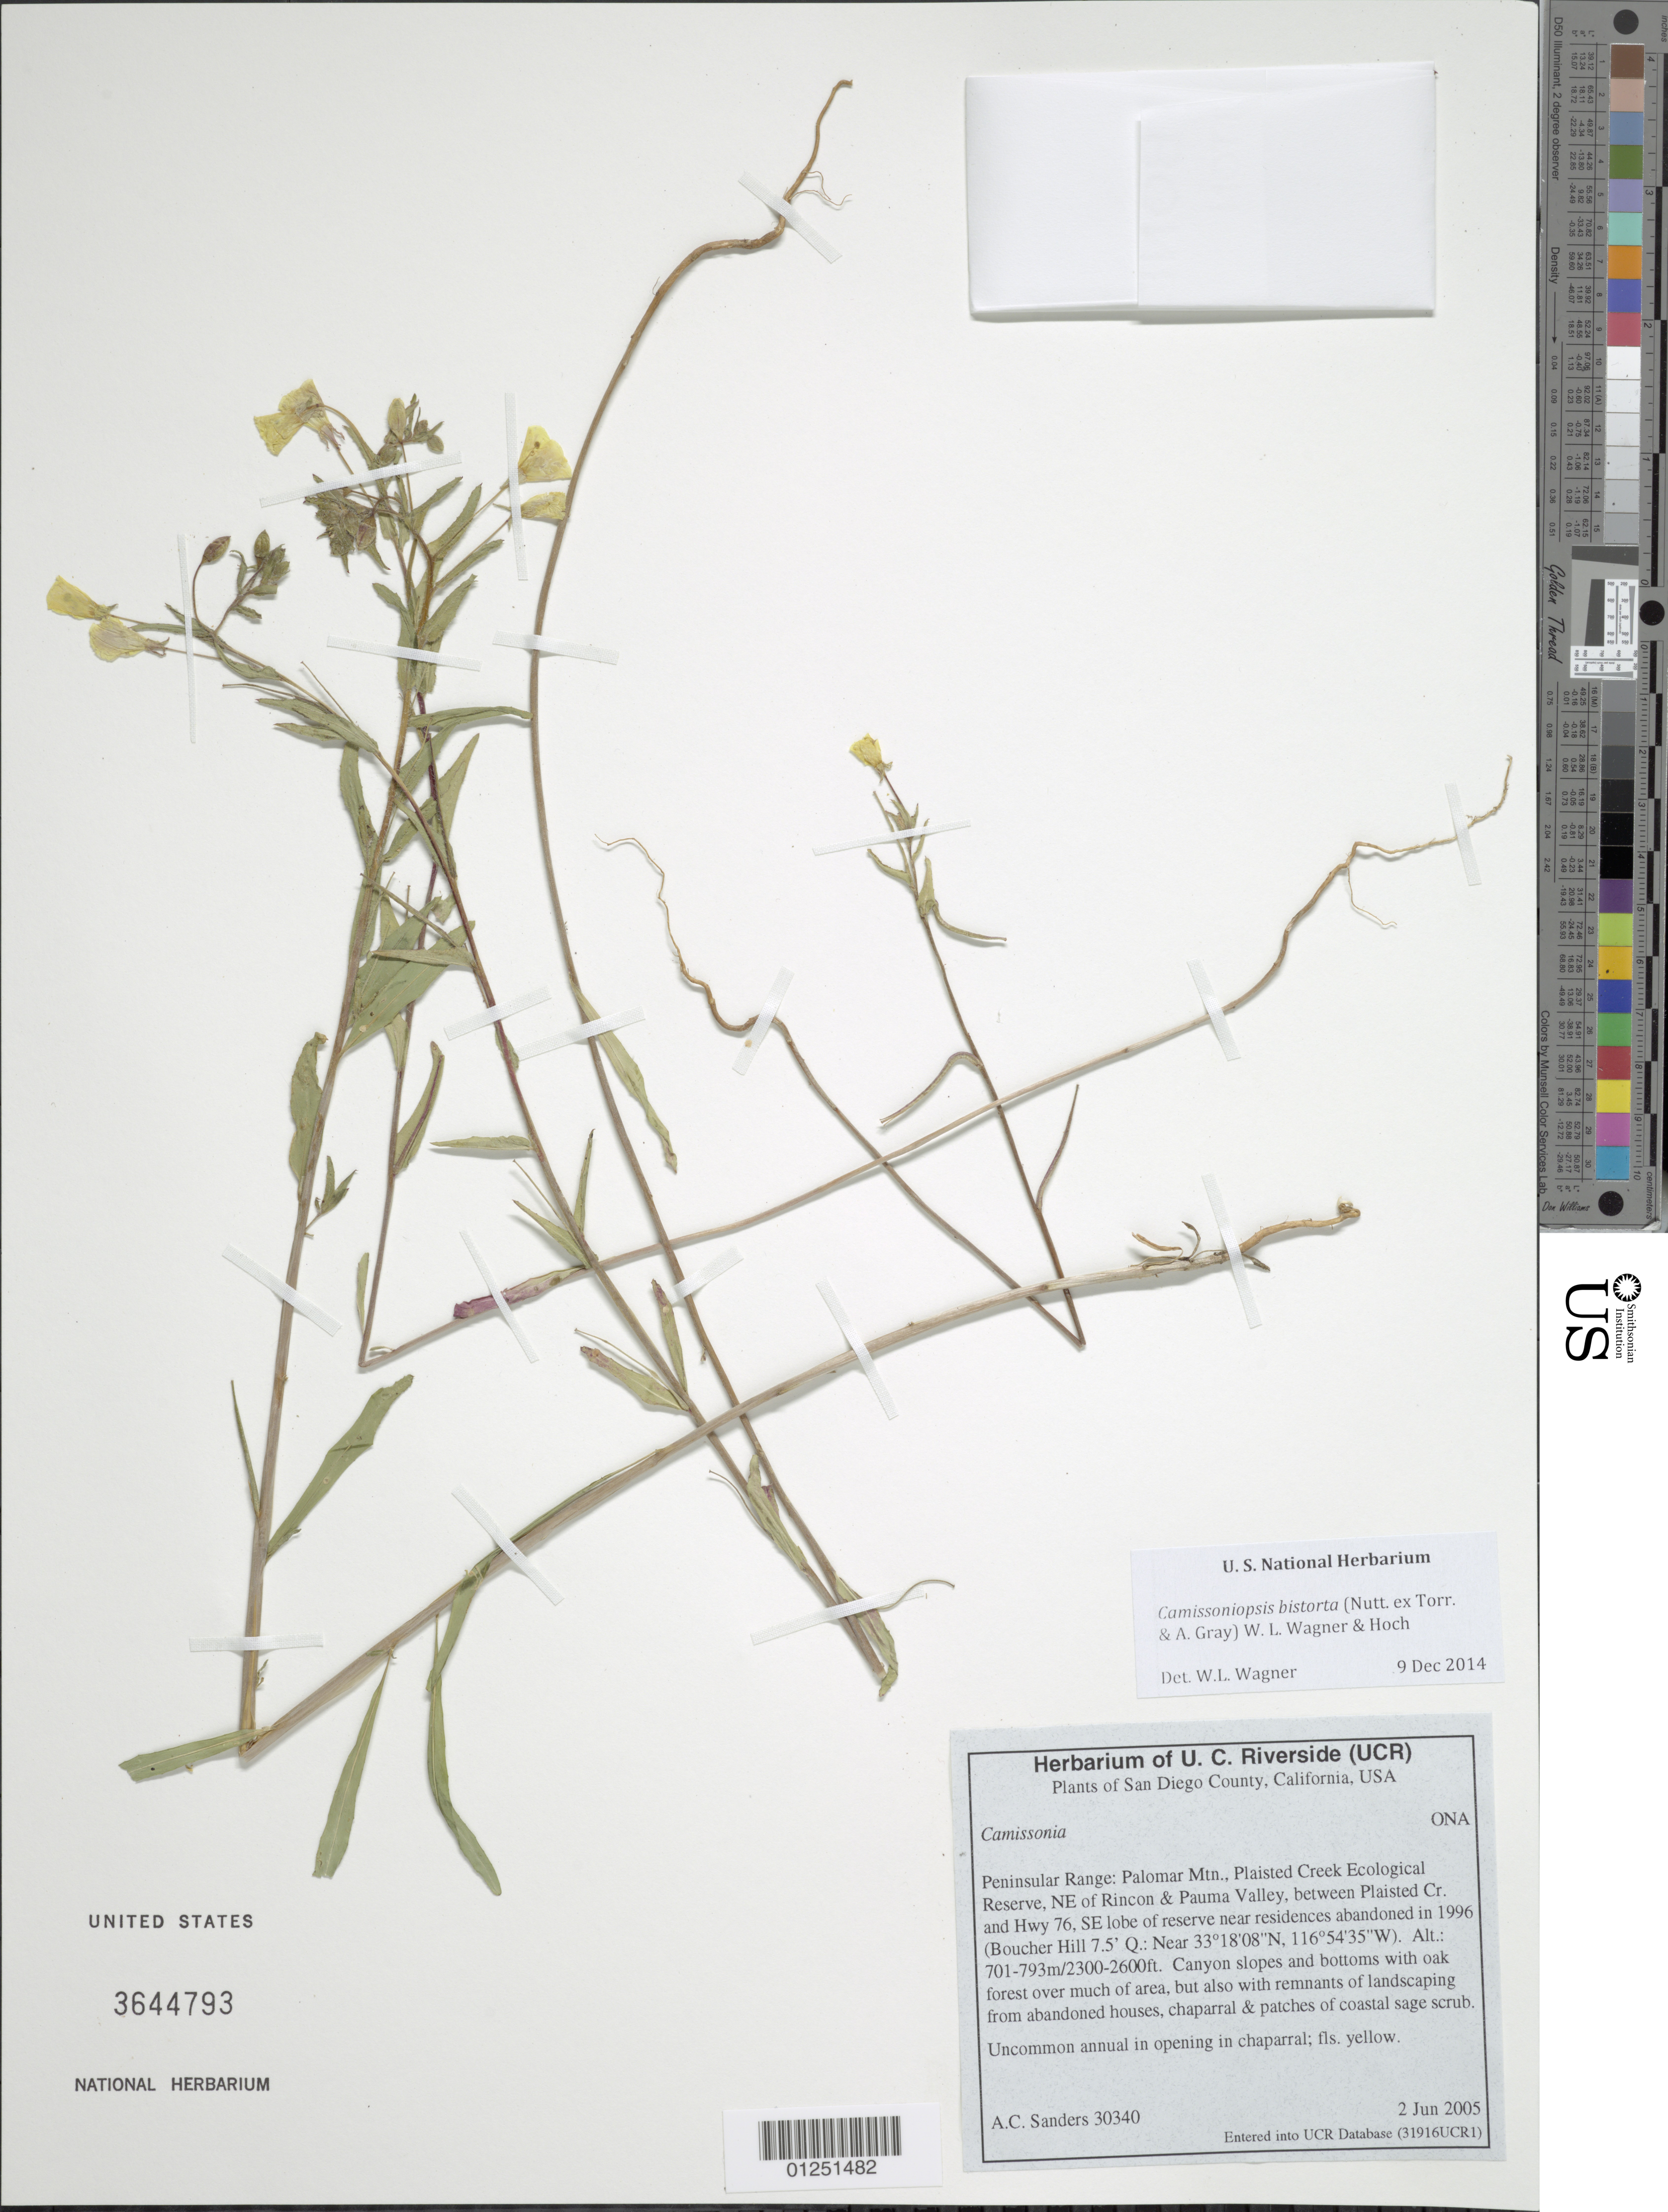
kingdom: Plantae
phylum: Tracheophyta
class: Magnoliopsida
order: Myrtales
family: Onagraceae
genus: Camissoniopsis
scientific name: Camissoniopsis bistorta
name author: (Nutt. ex Torr. & A. Gray) W.L. Wagner & Hoch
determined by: Wagner, W. L., (BOT), Smithsonian Institution - National Museum of Natural History (UNITED STATES)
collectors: A. Sanders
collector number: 30340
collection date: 2005-06-02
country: United States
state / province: California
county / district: San Diego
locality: Peninsular Range, Palomar Mtn, Plaisted Creek Ecological Reserve, NE of Rincon & Pauma Valley, between Plaisted Cr. and Hwy 76, SE lobe of reserve near residences abandoned in 1996 (Boucher Hill 7.5' Q), canyon slopes and bottoms.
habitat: Oak forest over much of the area, but also with remnants of landscaping from abandoned houses, chaparral & patches of coastal sage scrub.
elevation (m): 701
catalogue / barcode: US 3644793